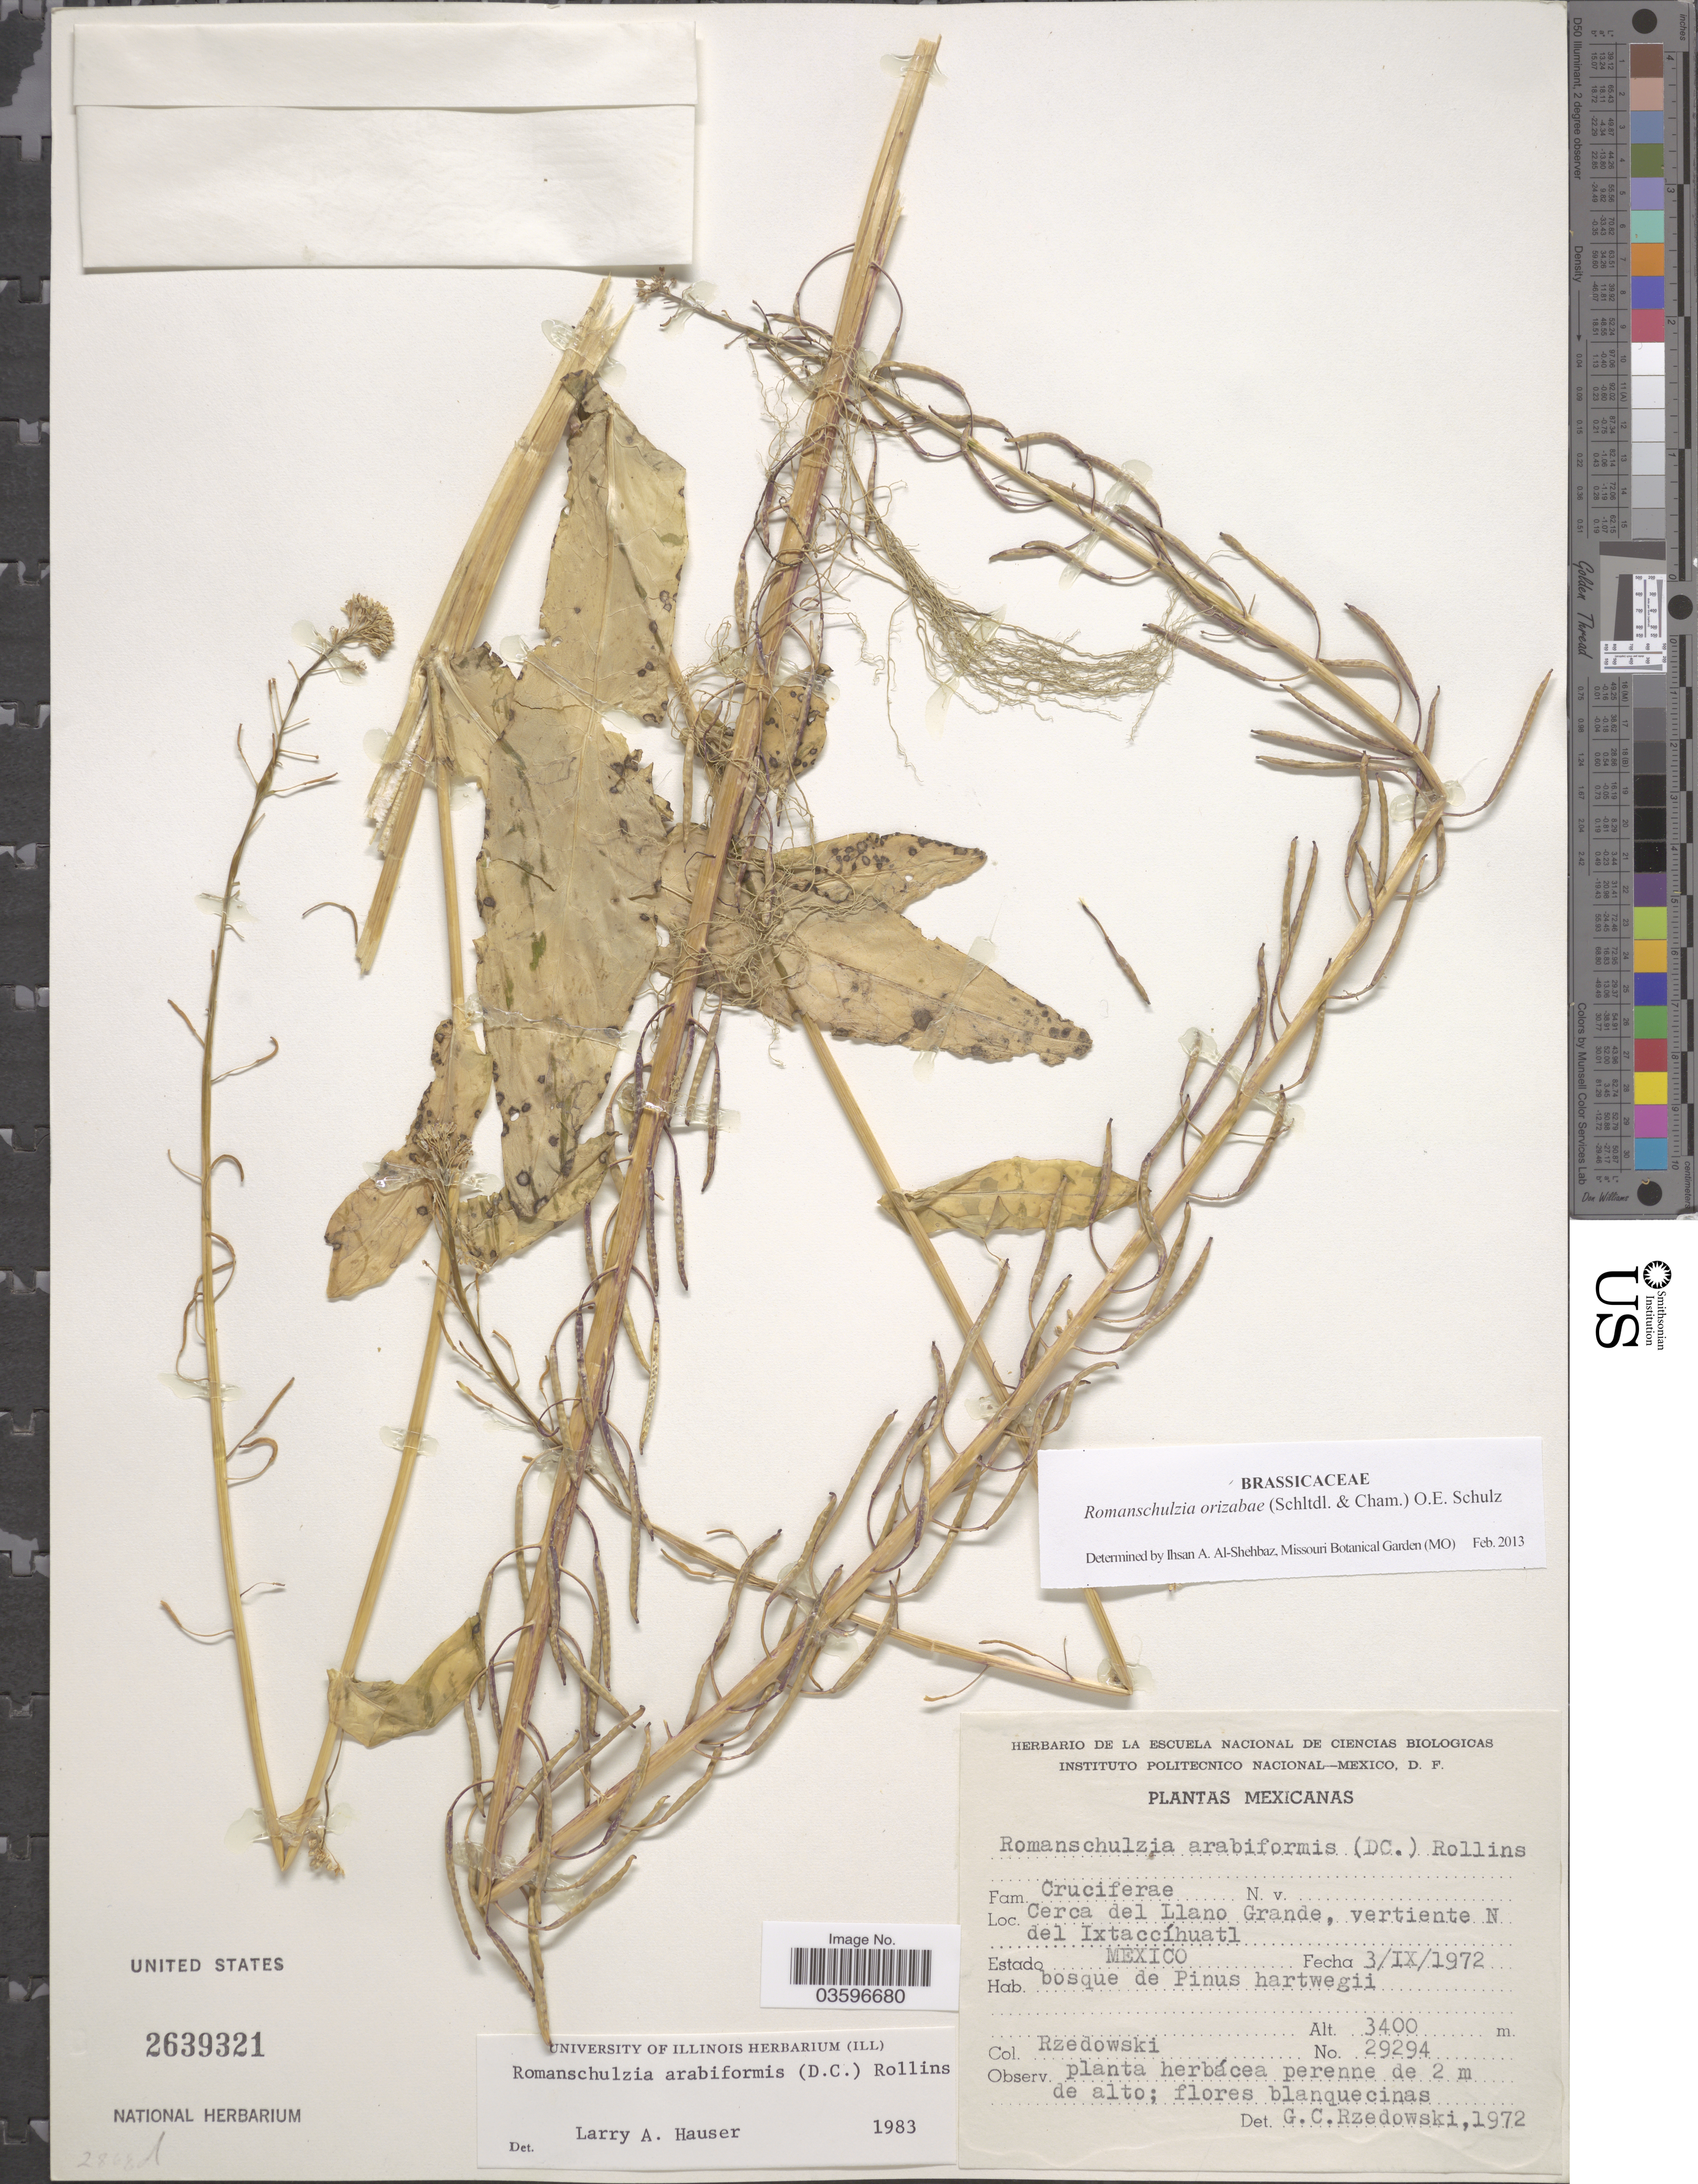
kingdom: Plantae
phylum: Tracheophyta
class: Magnoliopsida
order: Brassicales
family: Brassicaceae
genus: Romanschulzia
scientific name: Romanschulzia orizabae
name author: (Schltdl. & Cham.) O.E. Schulz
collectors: Rzedowski, --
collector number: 29294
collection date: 1972-09-03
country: Mexico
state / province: México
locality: Cerca del Llano Grande, vertiente N del Ixtaccíhuatl.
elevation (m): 3400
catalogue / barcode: US 2639321